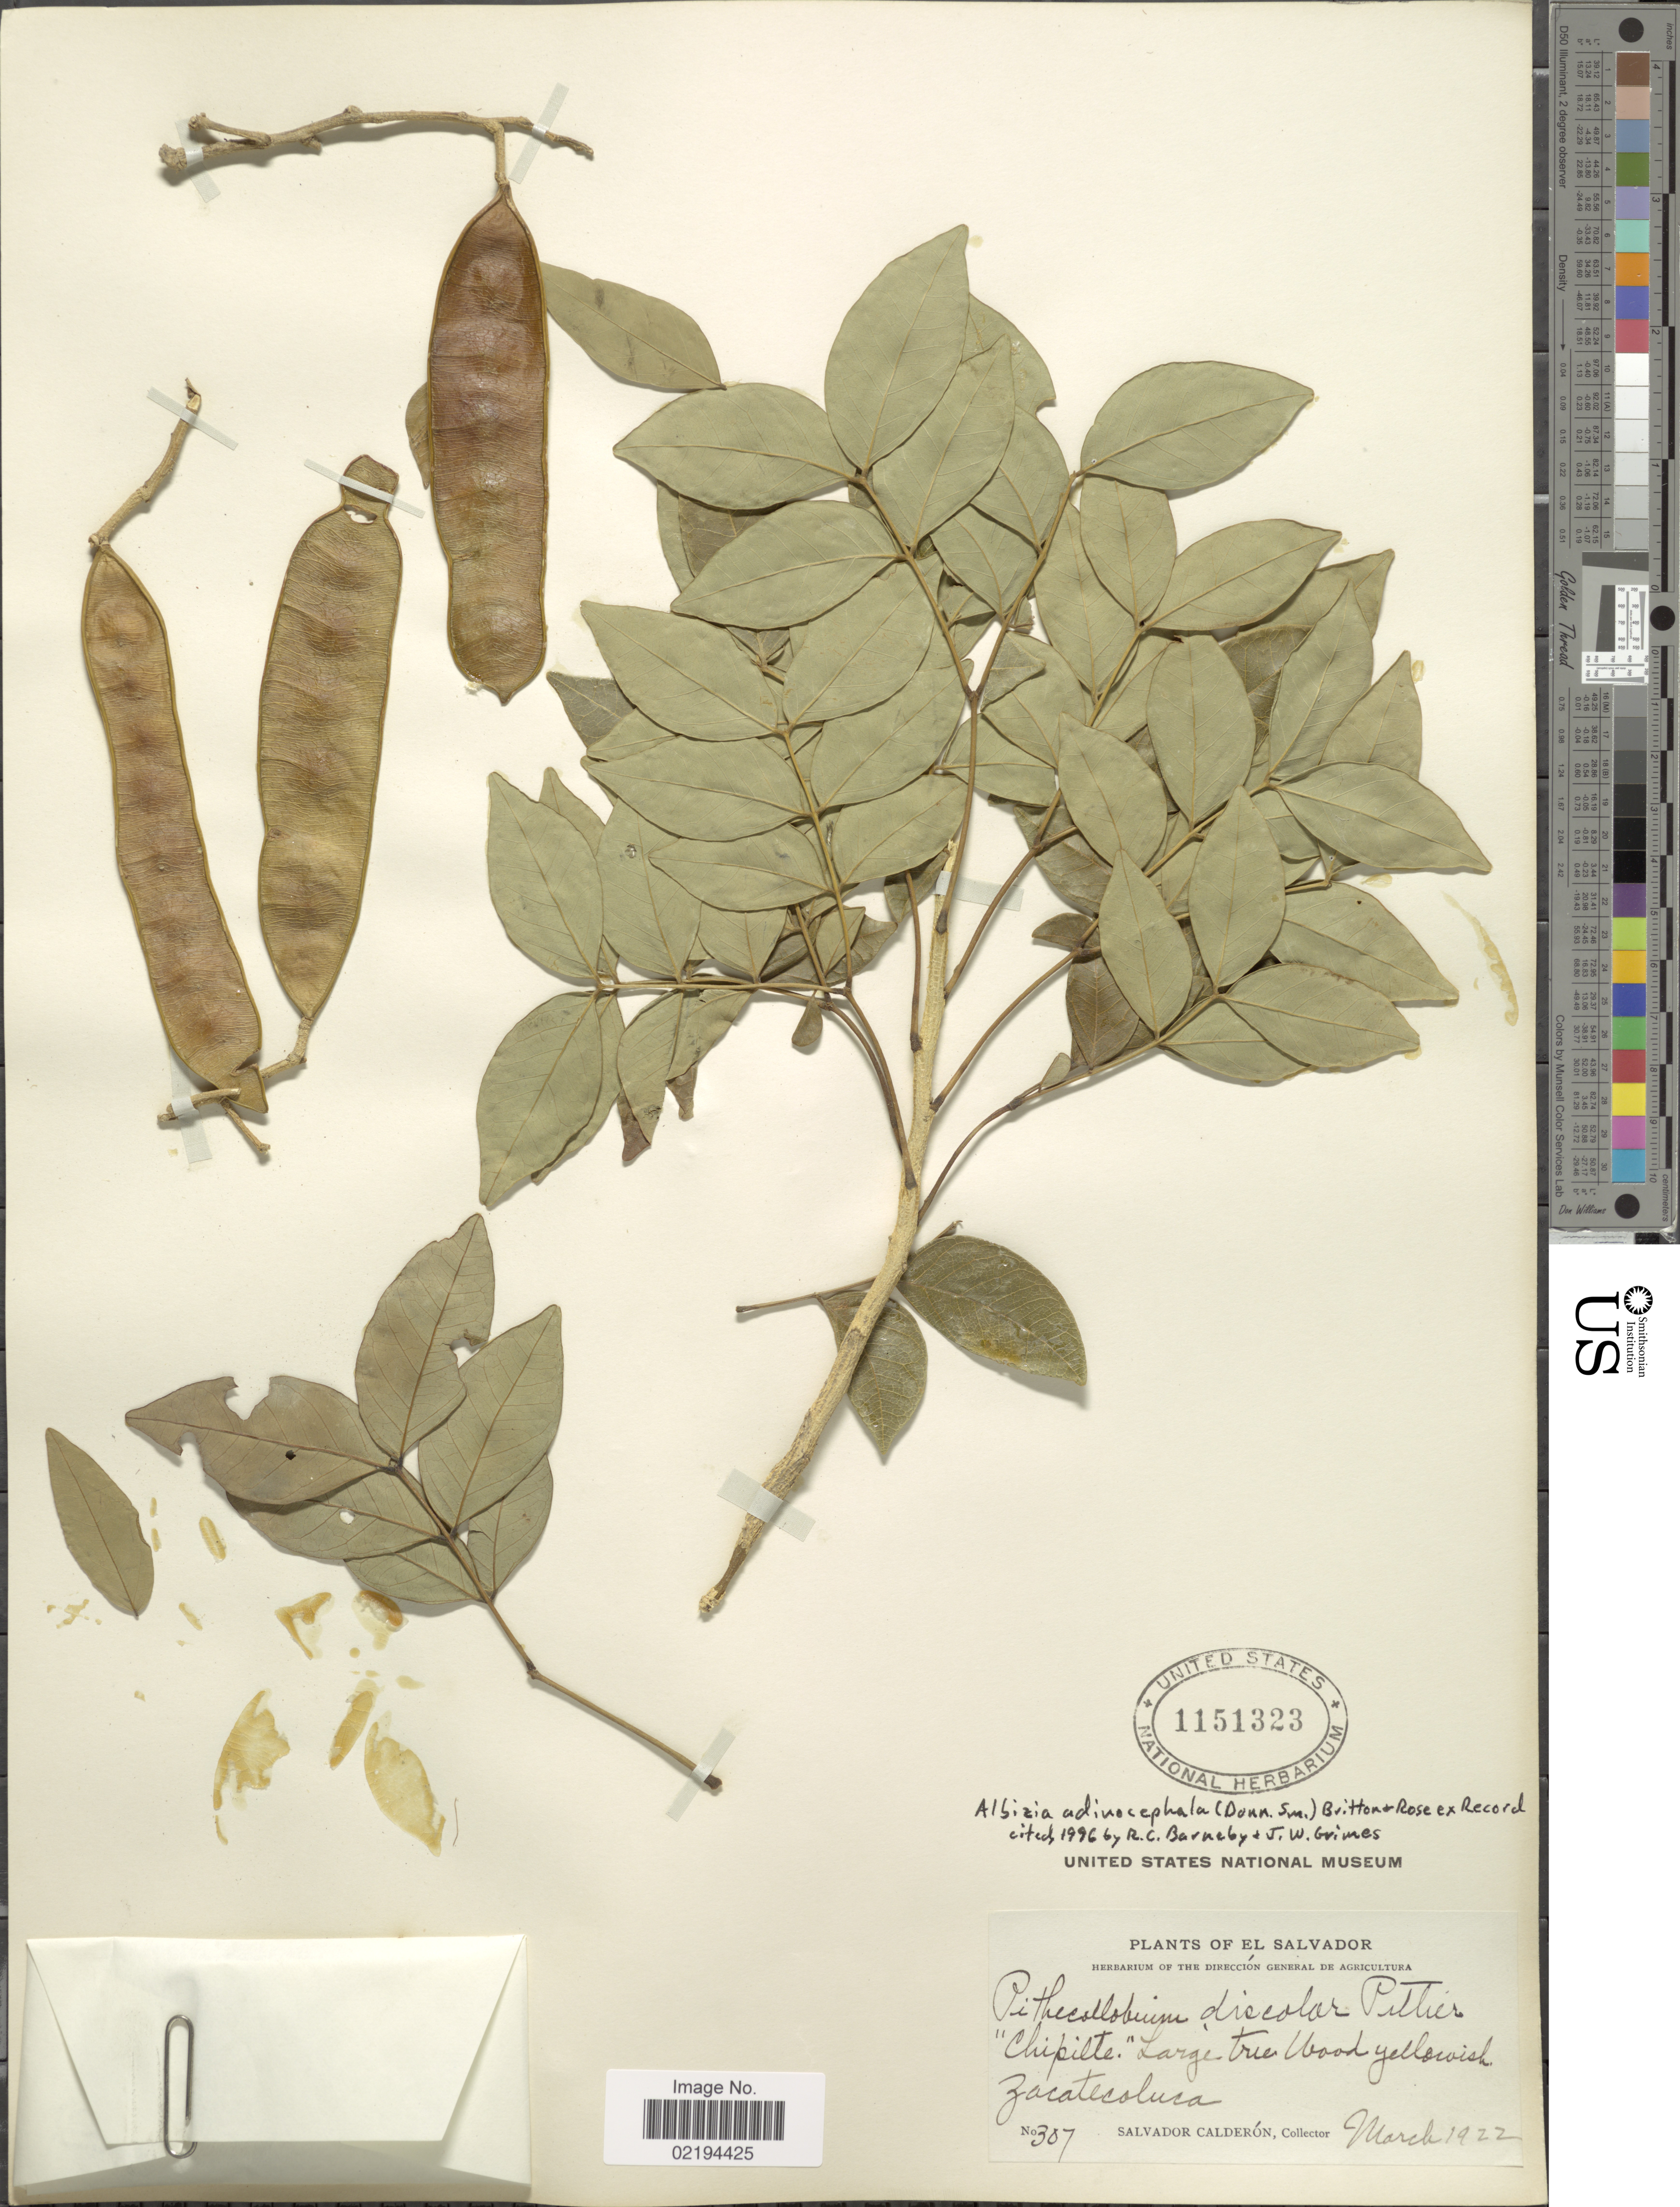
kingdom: Plantae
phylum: Tracheophyta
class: Magnoliopsida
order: Fabales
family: Fabaceae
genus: Pseudalbizzia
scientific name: Pseudalbizzia adinocephala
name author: (Donn. Sm.) Koenen & Duno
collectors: S. Calderón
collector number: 307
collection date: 1922-03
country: El Salvador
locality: Zacatecoluca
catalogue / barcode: US 1151323